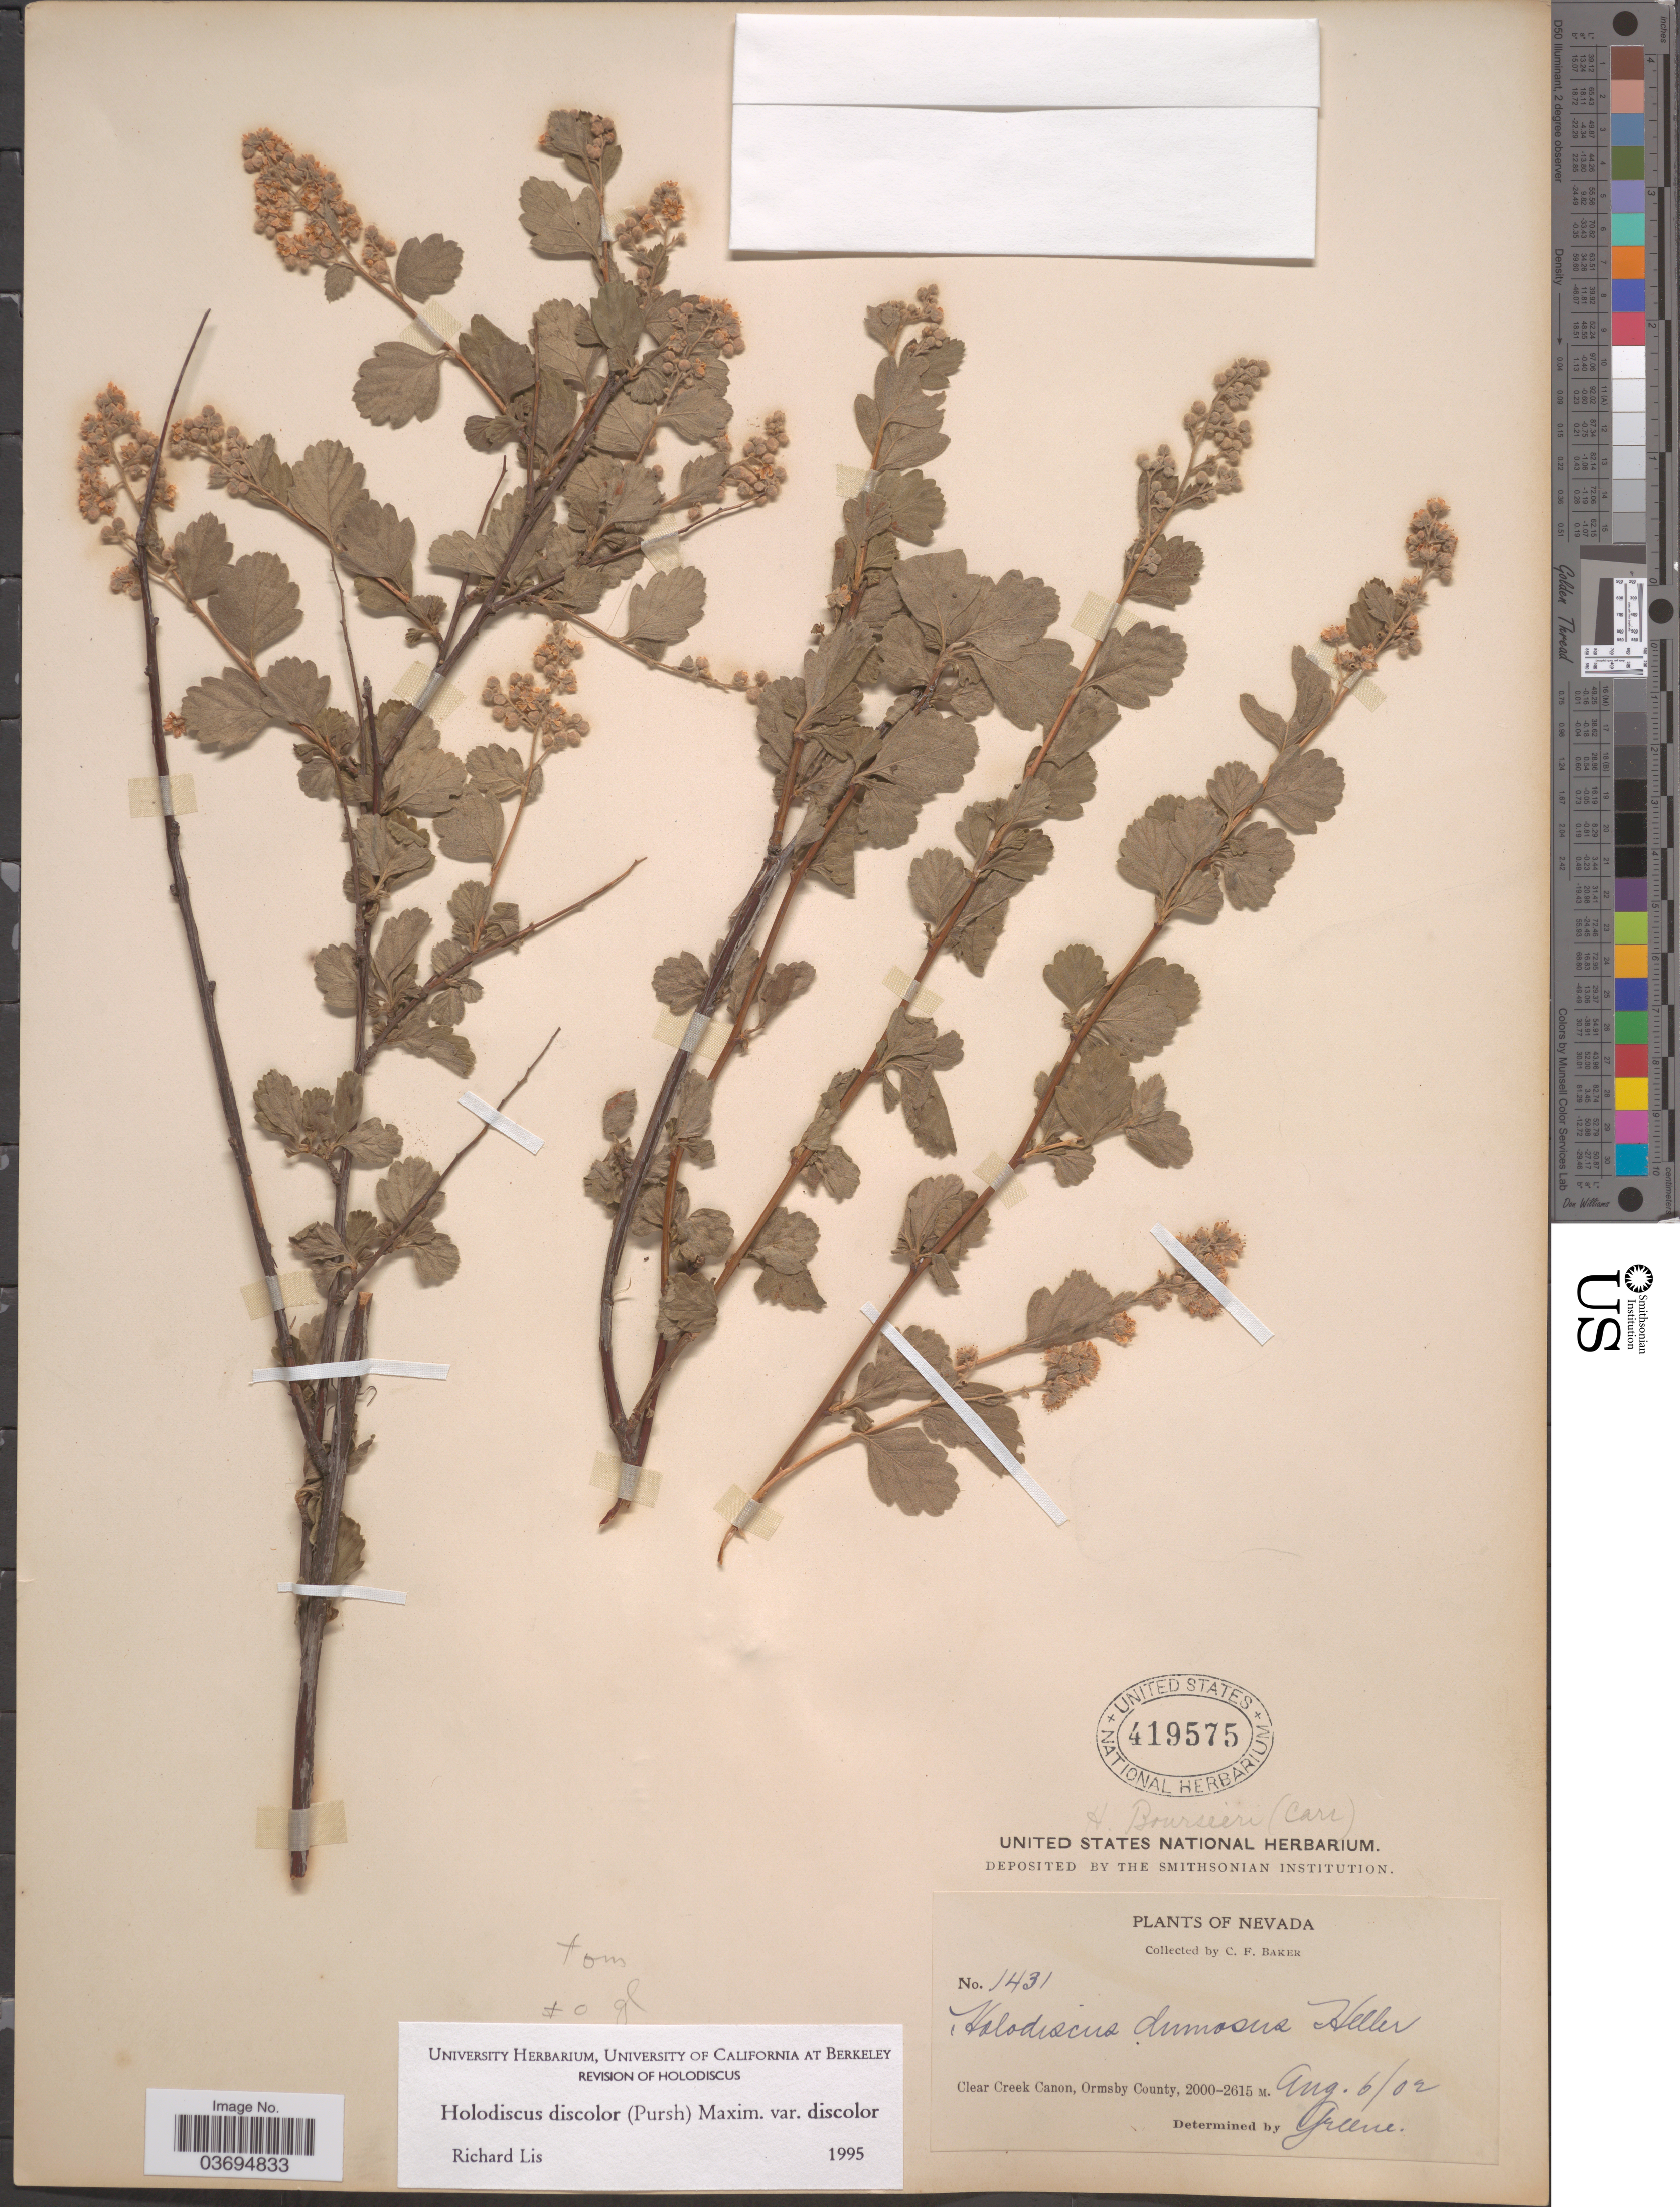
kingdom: Plantae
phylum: Tracheophyta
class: Magnoliopsida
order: Rosales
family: Rosaceae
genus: Holodiscus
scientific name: Holodiscus discolor var. discolor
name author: (Pursh) Maxim.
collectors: C. F. Baker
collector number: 1431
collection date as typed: Transcribed d/m/y: 6/8/2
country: United States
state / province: Nevada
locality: Clear Creek Canon, Ormsby County.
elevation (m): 2000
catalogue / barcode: US 419575